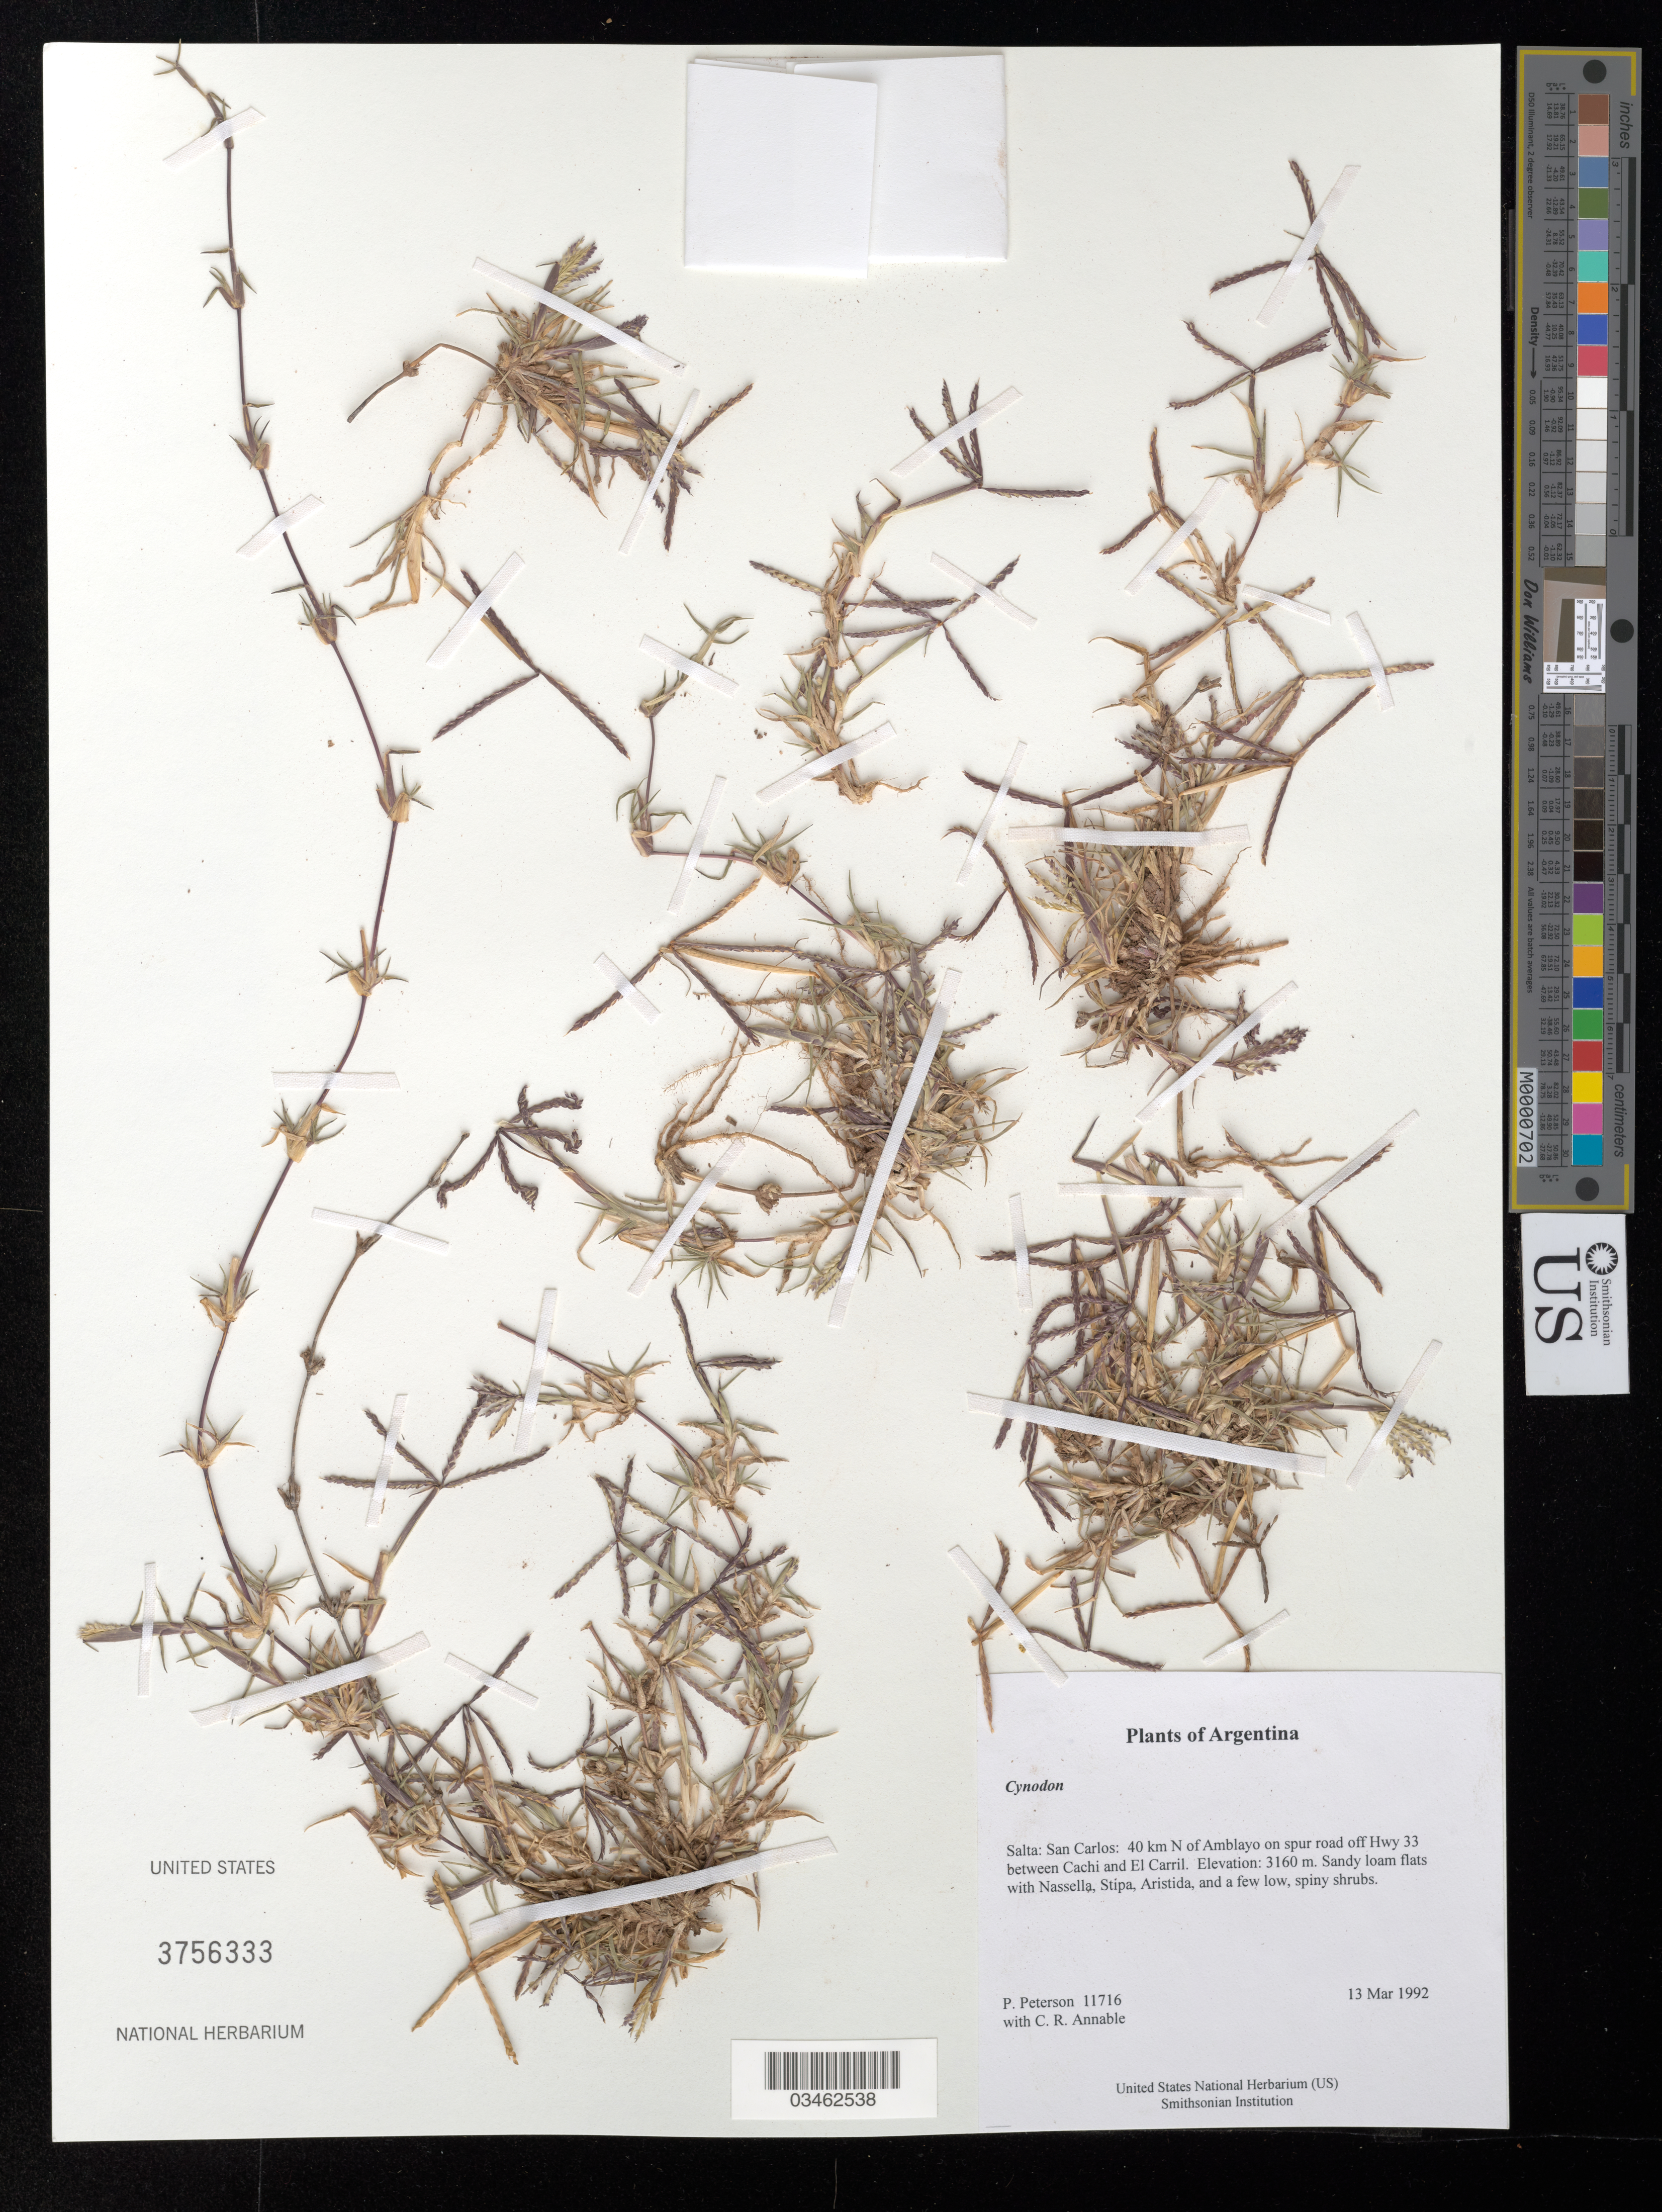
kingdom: Plantae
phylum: Tracheophyta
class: Liliopsida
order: Poales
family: Poaceae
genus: Cynodon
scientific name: Cynodon sp.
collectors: P. M. Peterson & C. R. Annable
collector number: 11716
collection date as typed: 13 Mar 1992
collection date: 1992-03-13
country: Argentina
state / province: Salta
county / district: San Carlos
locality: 40 km N of Amblayo on spur road off Hwy 33 between Cachi and El Carril.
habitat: Sandy loam flats with Nassella, Stipa, Aristida, and a few low, spiny shrubs.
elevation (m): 3160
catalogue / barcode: US 3756333